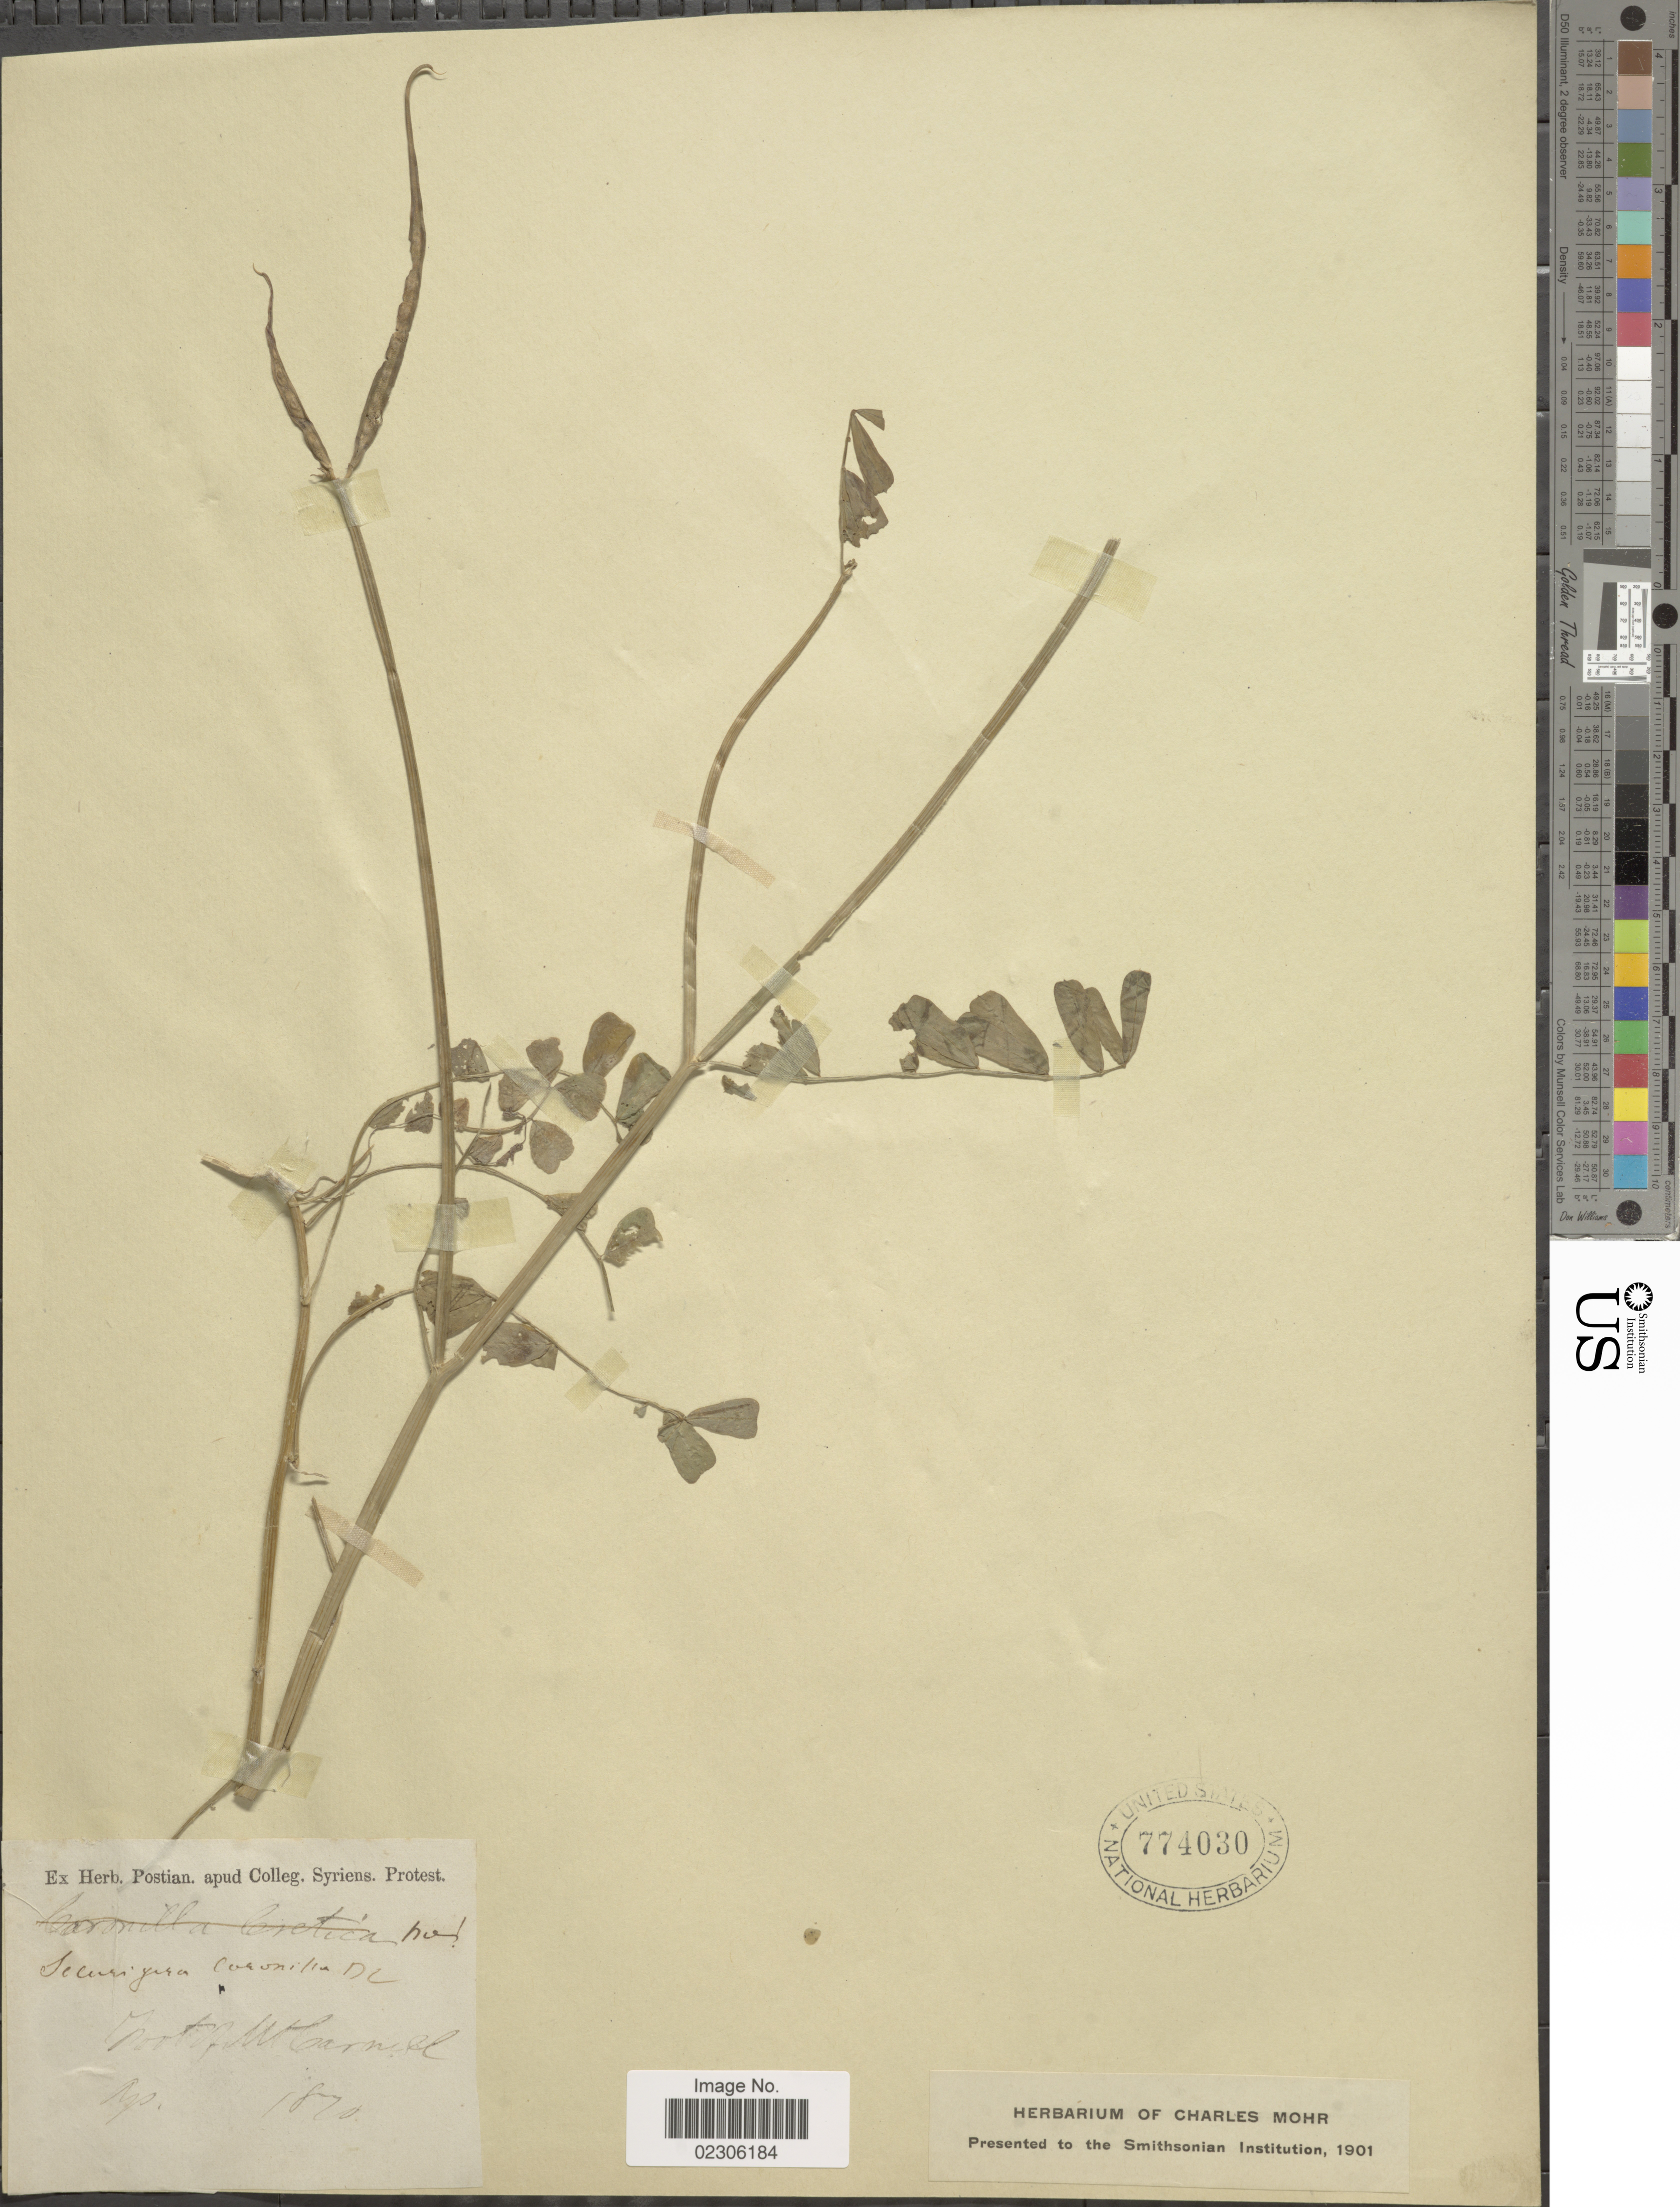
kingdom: Plantae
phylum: Tracheophyta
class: Magnoliopsida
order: Fabales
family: Fabaceae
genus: Securigera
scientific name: Securigera coronilla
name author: DC.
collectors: ex herb. Charles Mohr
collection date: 1820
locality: Foothills of Carnick [interpreted]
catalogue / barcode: US 774030